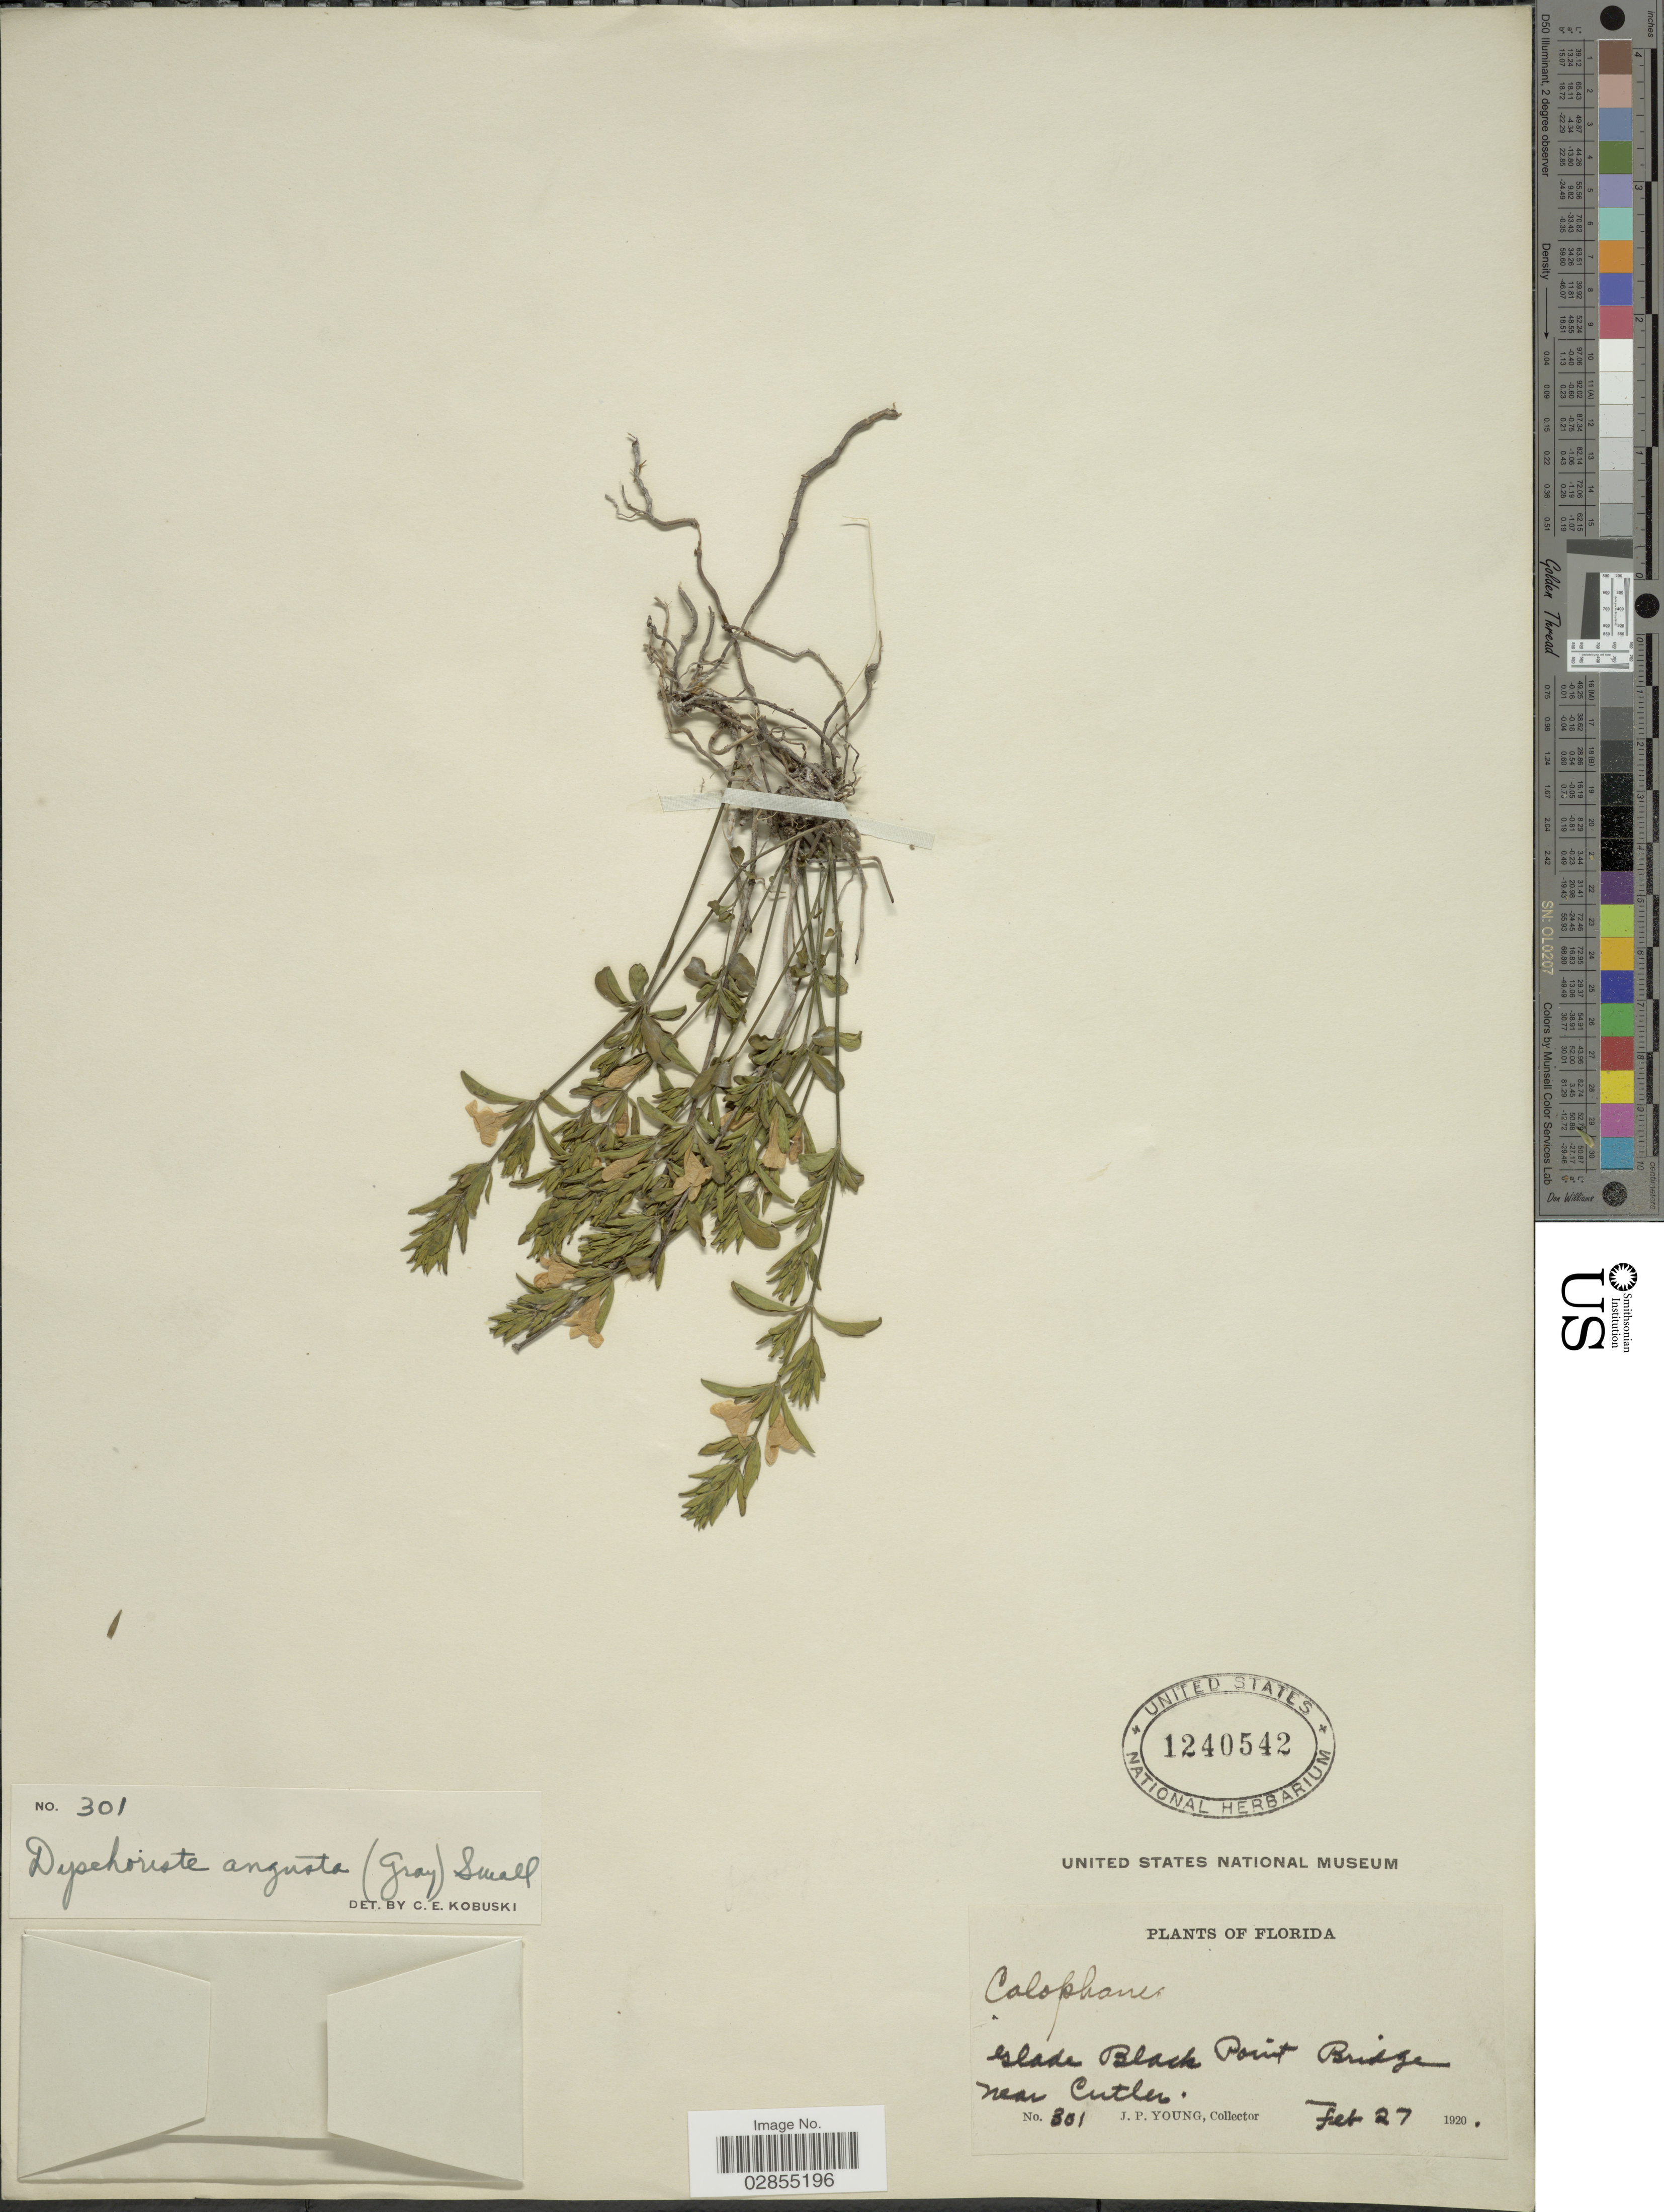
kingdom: Plantae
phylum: Tracheophyta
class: Magnoliopsida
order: Lamiales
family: Acanthaceae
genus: Dyschoriste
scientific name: Dyschoriste angusta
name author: (A. Gray) Small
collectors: J. P. Young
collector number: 301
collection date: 1920-02-27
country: United States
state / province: Florida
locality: Glade Black Point Bridge near Cutler.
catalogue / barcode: US 1240542